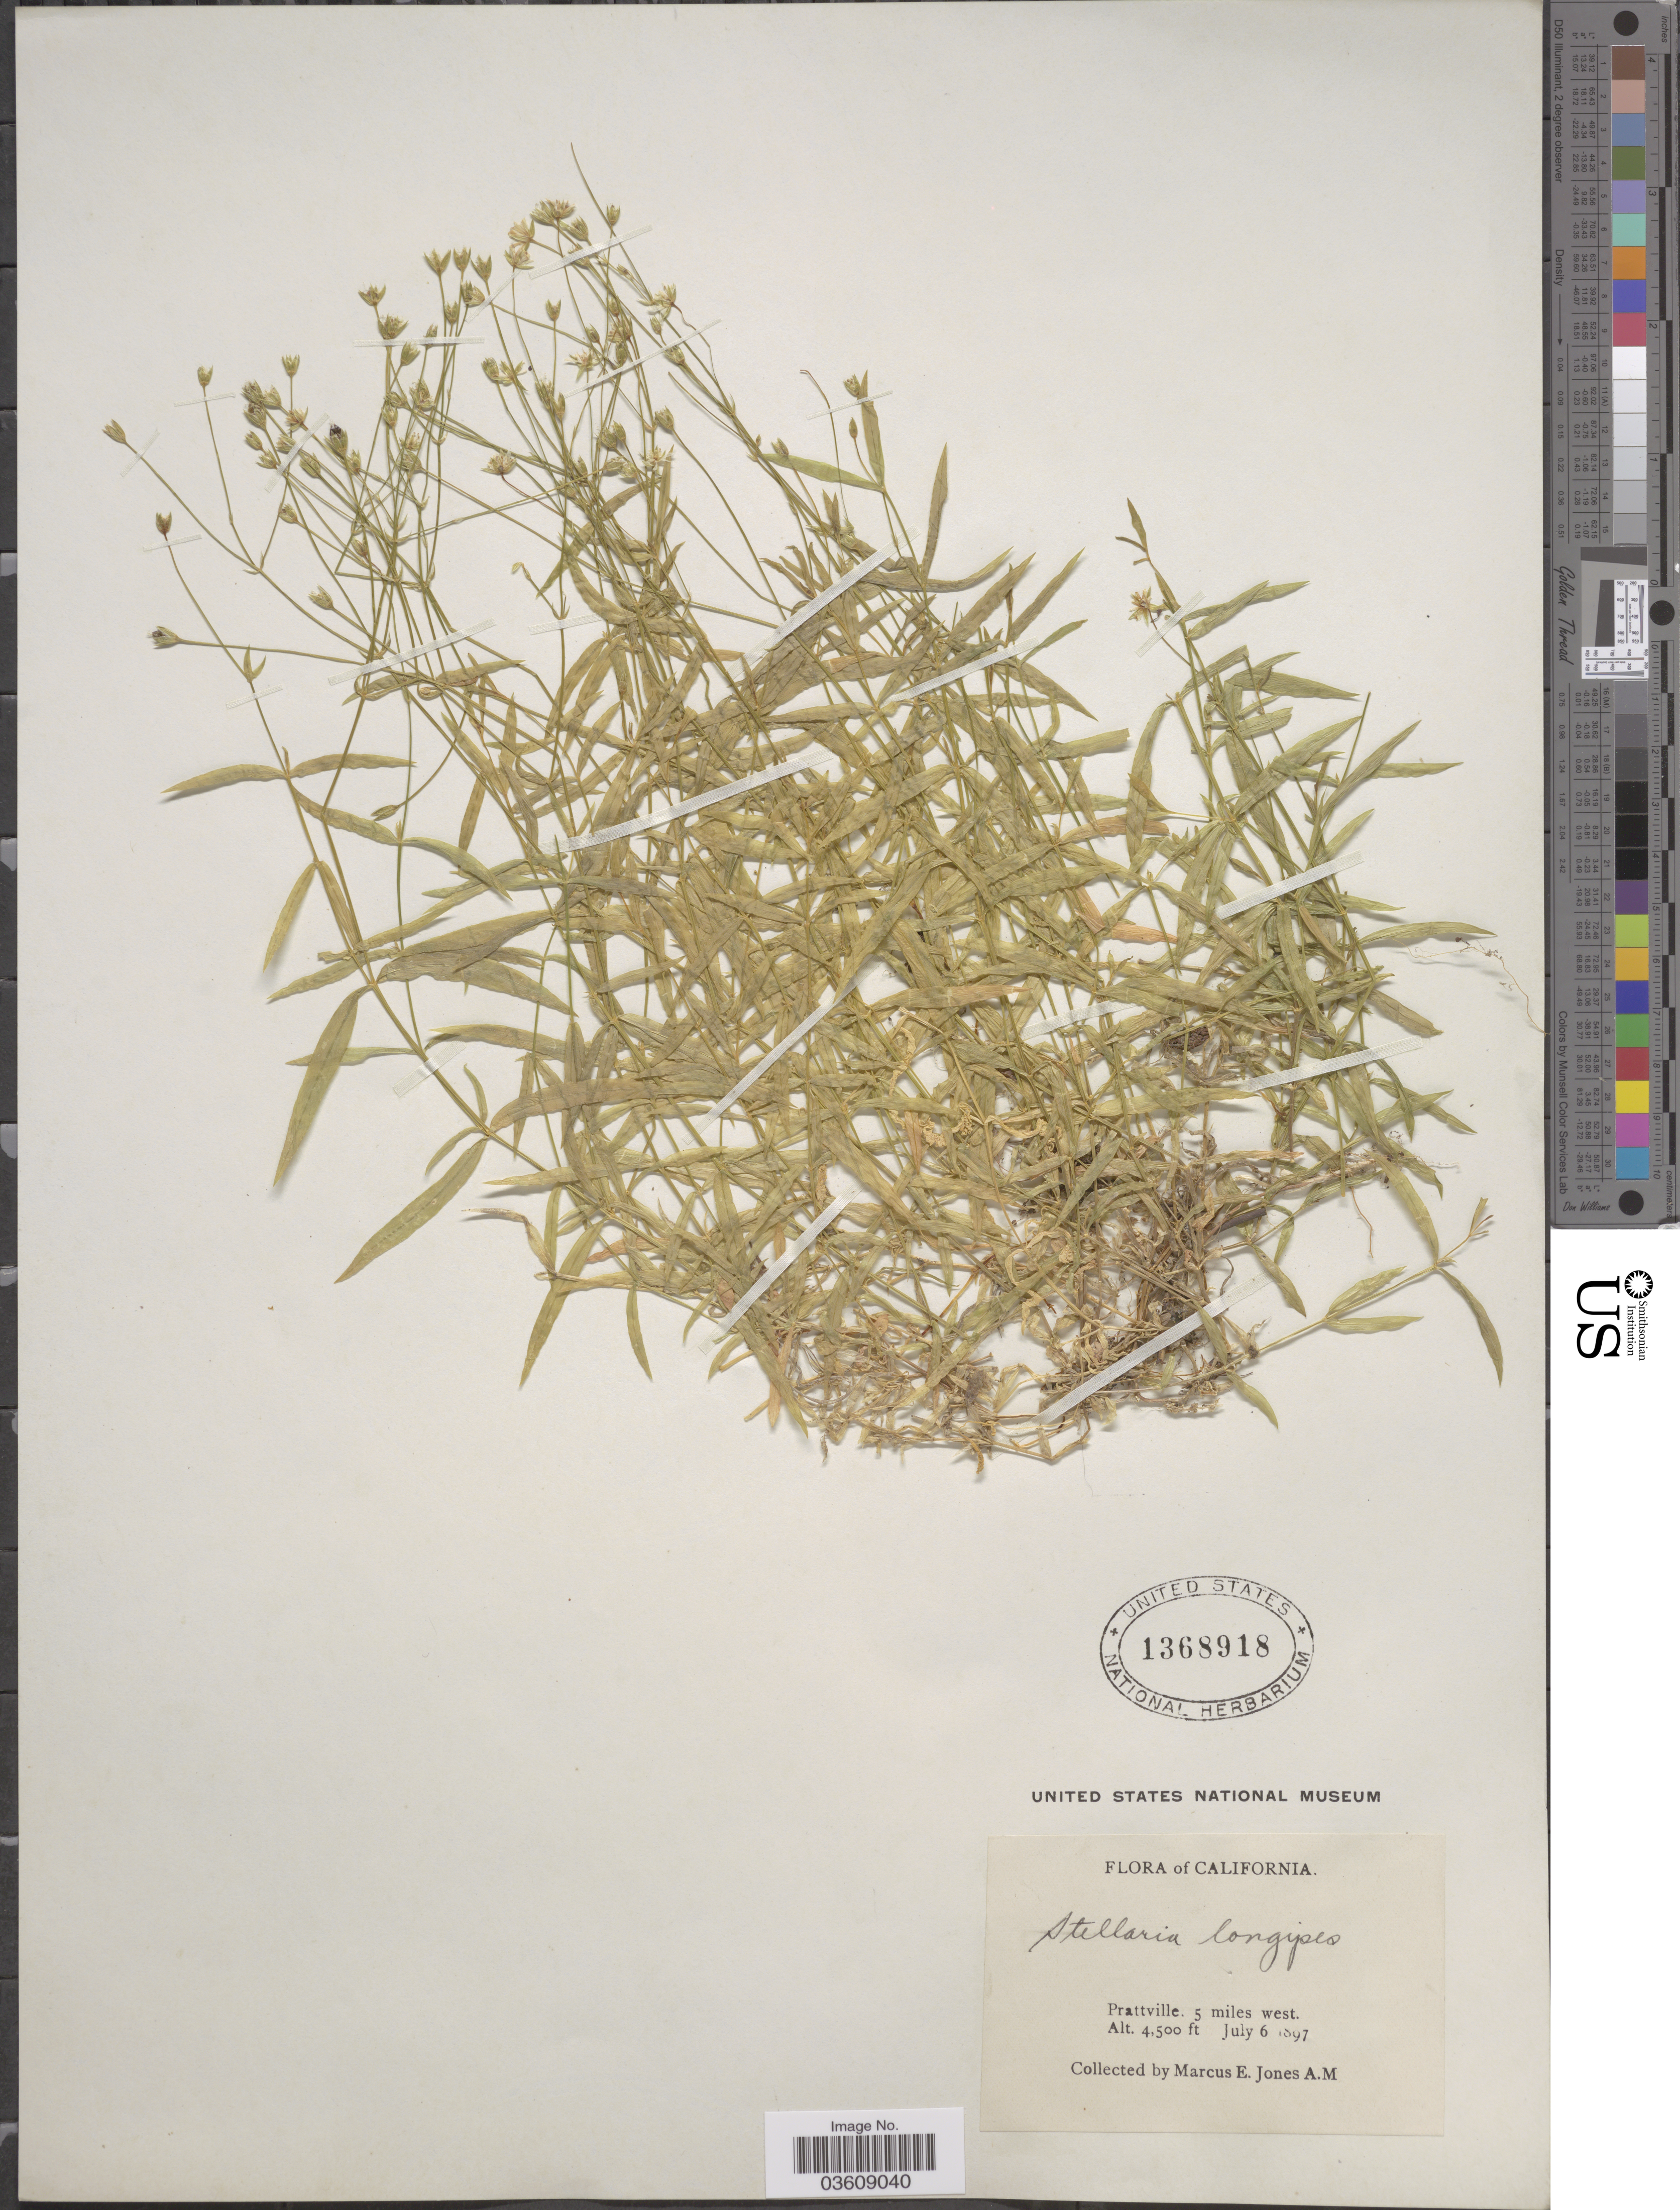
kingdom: Plantae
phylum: Tracheophyta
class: Magnoliopsida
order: Caryophyllales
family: Caryophyllaceae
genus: Stellaria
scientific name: Stellaria longipes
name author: Goldie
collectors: M. E. Jones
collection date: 1897-07-06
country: United States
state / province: California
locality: Prattville. 5 miles west.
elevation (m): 1372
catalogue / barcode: US 1368918